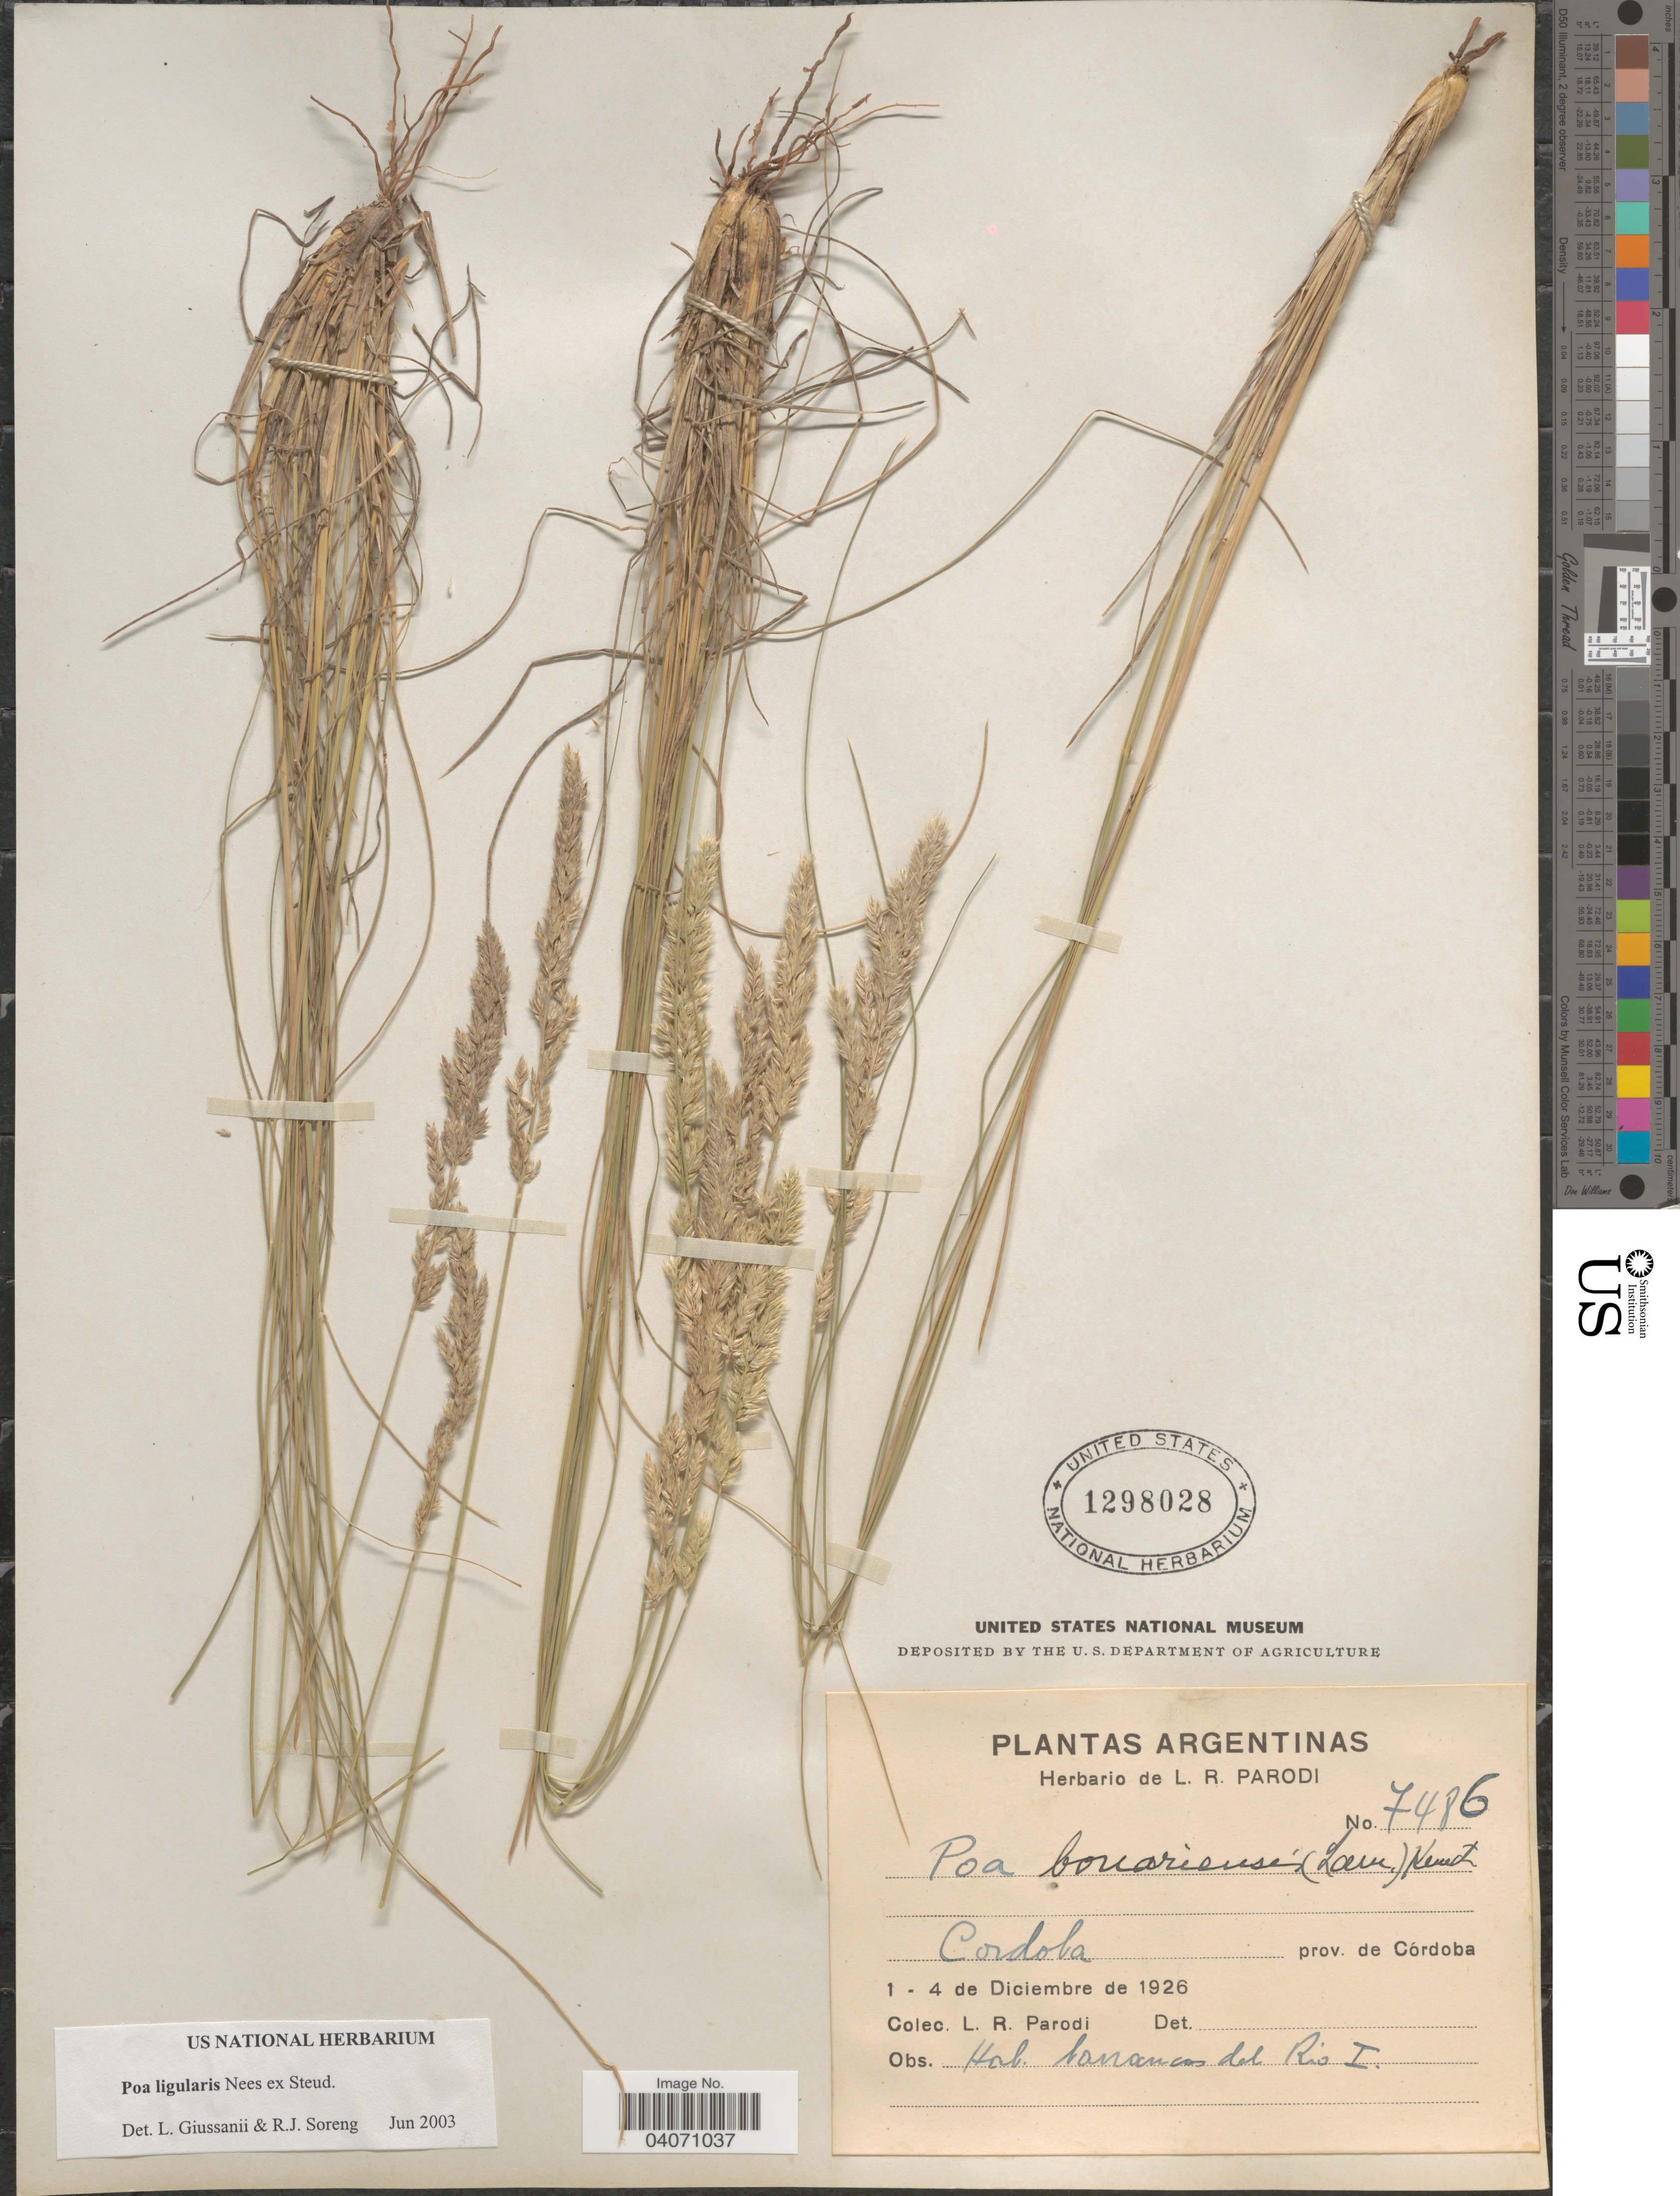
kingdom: Plantae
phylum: Tracheophyta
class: Liliopsida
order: Poales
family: Poaceae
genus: Poa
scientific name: Poa ligularis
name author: Nees ex Steud.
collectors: L. R. Parodi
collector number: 7486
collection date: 1926-12-01/1926-12-04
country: Argentina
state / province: Cordoba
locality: Cordoba. Barrancas del Rio I.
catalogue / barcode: US 1298028